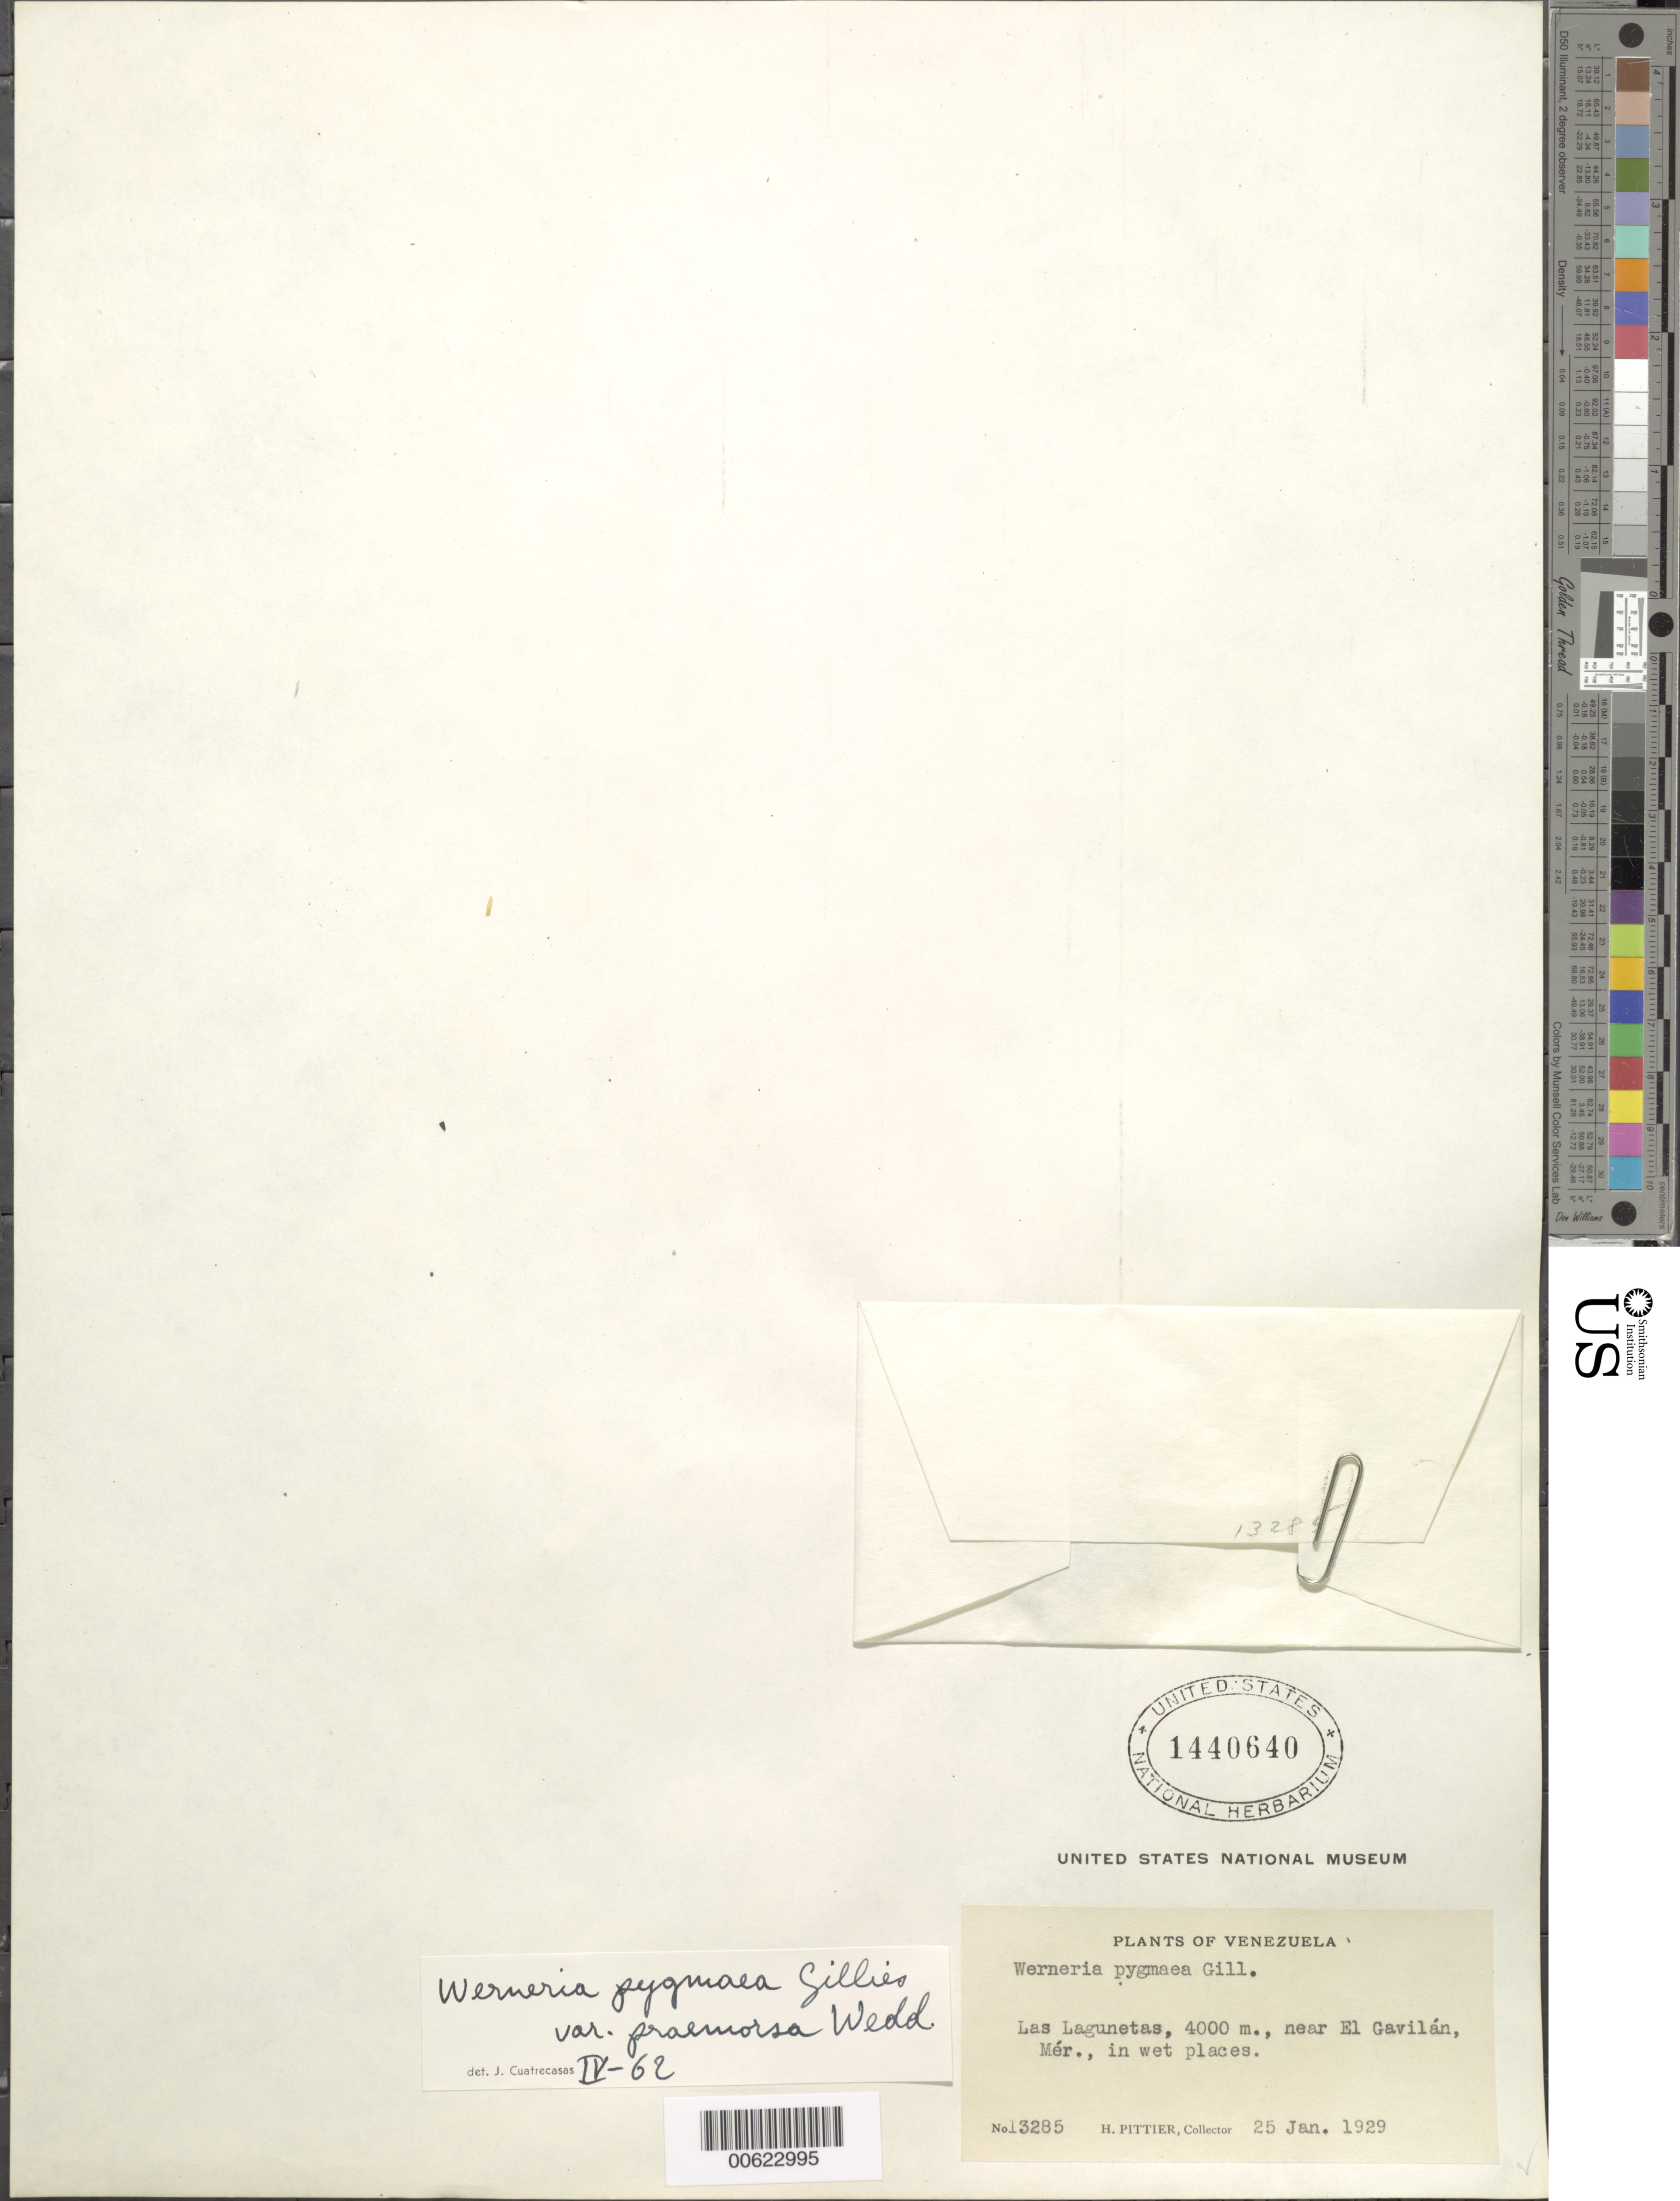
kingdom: Plantae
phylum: Tracheophyta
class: Magnoliopsida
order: Asterales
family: Asteraceae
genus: Werneria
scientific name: Werneria pygmaea complex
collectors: H. F. Pittier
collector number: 13285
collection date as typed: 25-Jan-29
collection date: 1929-01-25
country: Venezuela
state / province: Mérida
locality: Las Lagunetas, El Gavilan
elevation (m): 4000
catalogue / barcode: US 1440640